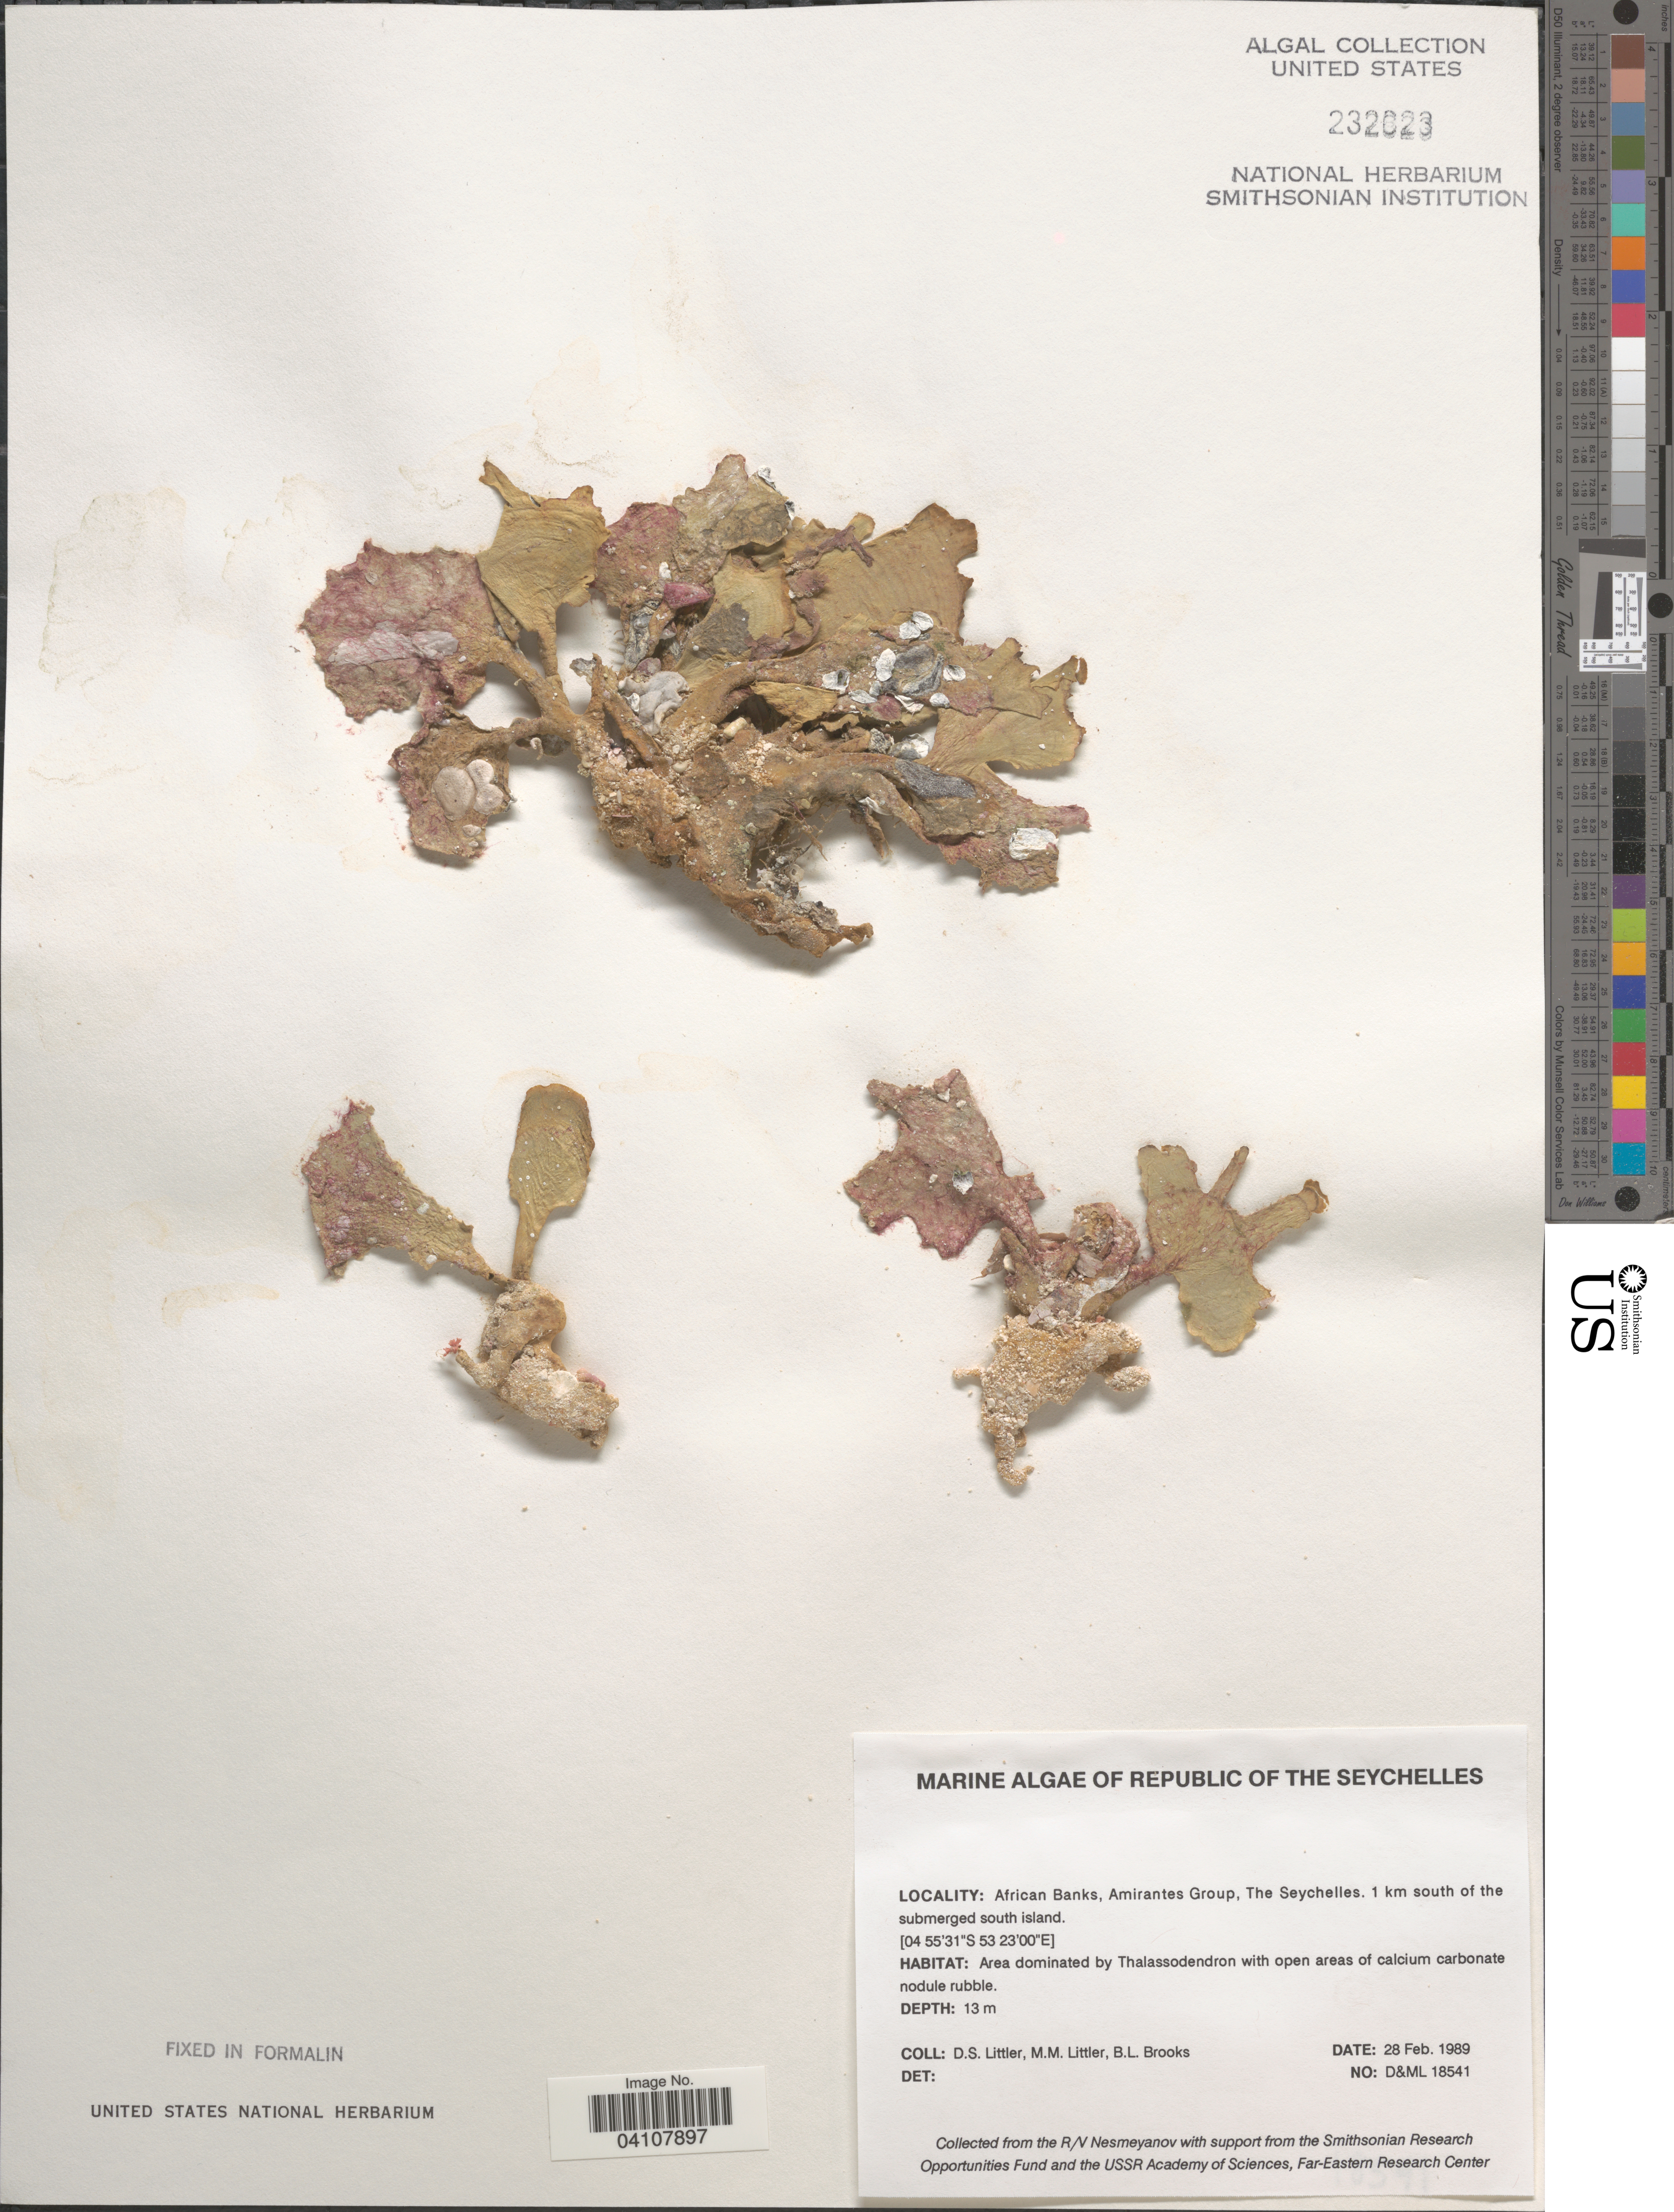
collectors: D. S. Littler & B. Brooks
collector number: D&ML18541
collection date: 1989-02-28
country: Seychelles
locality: Republic of the Seychelles. African Banks, Amirantes Group. 1 km south of the submerged south island.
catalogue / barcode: US 232623